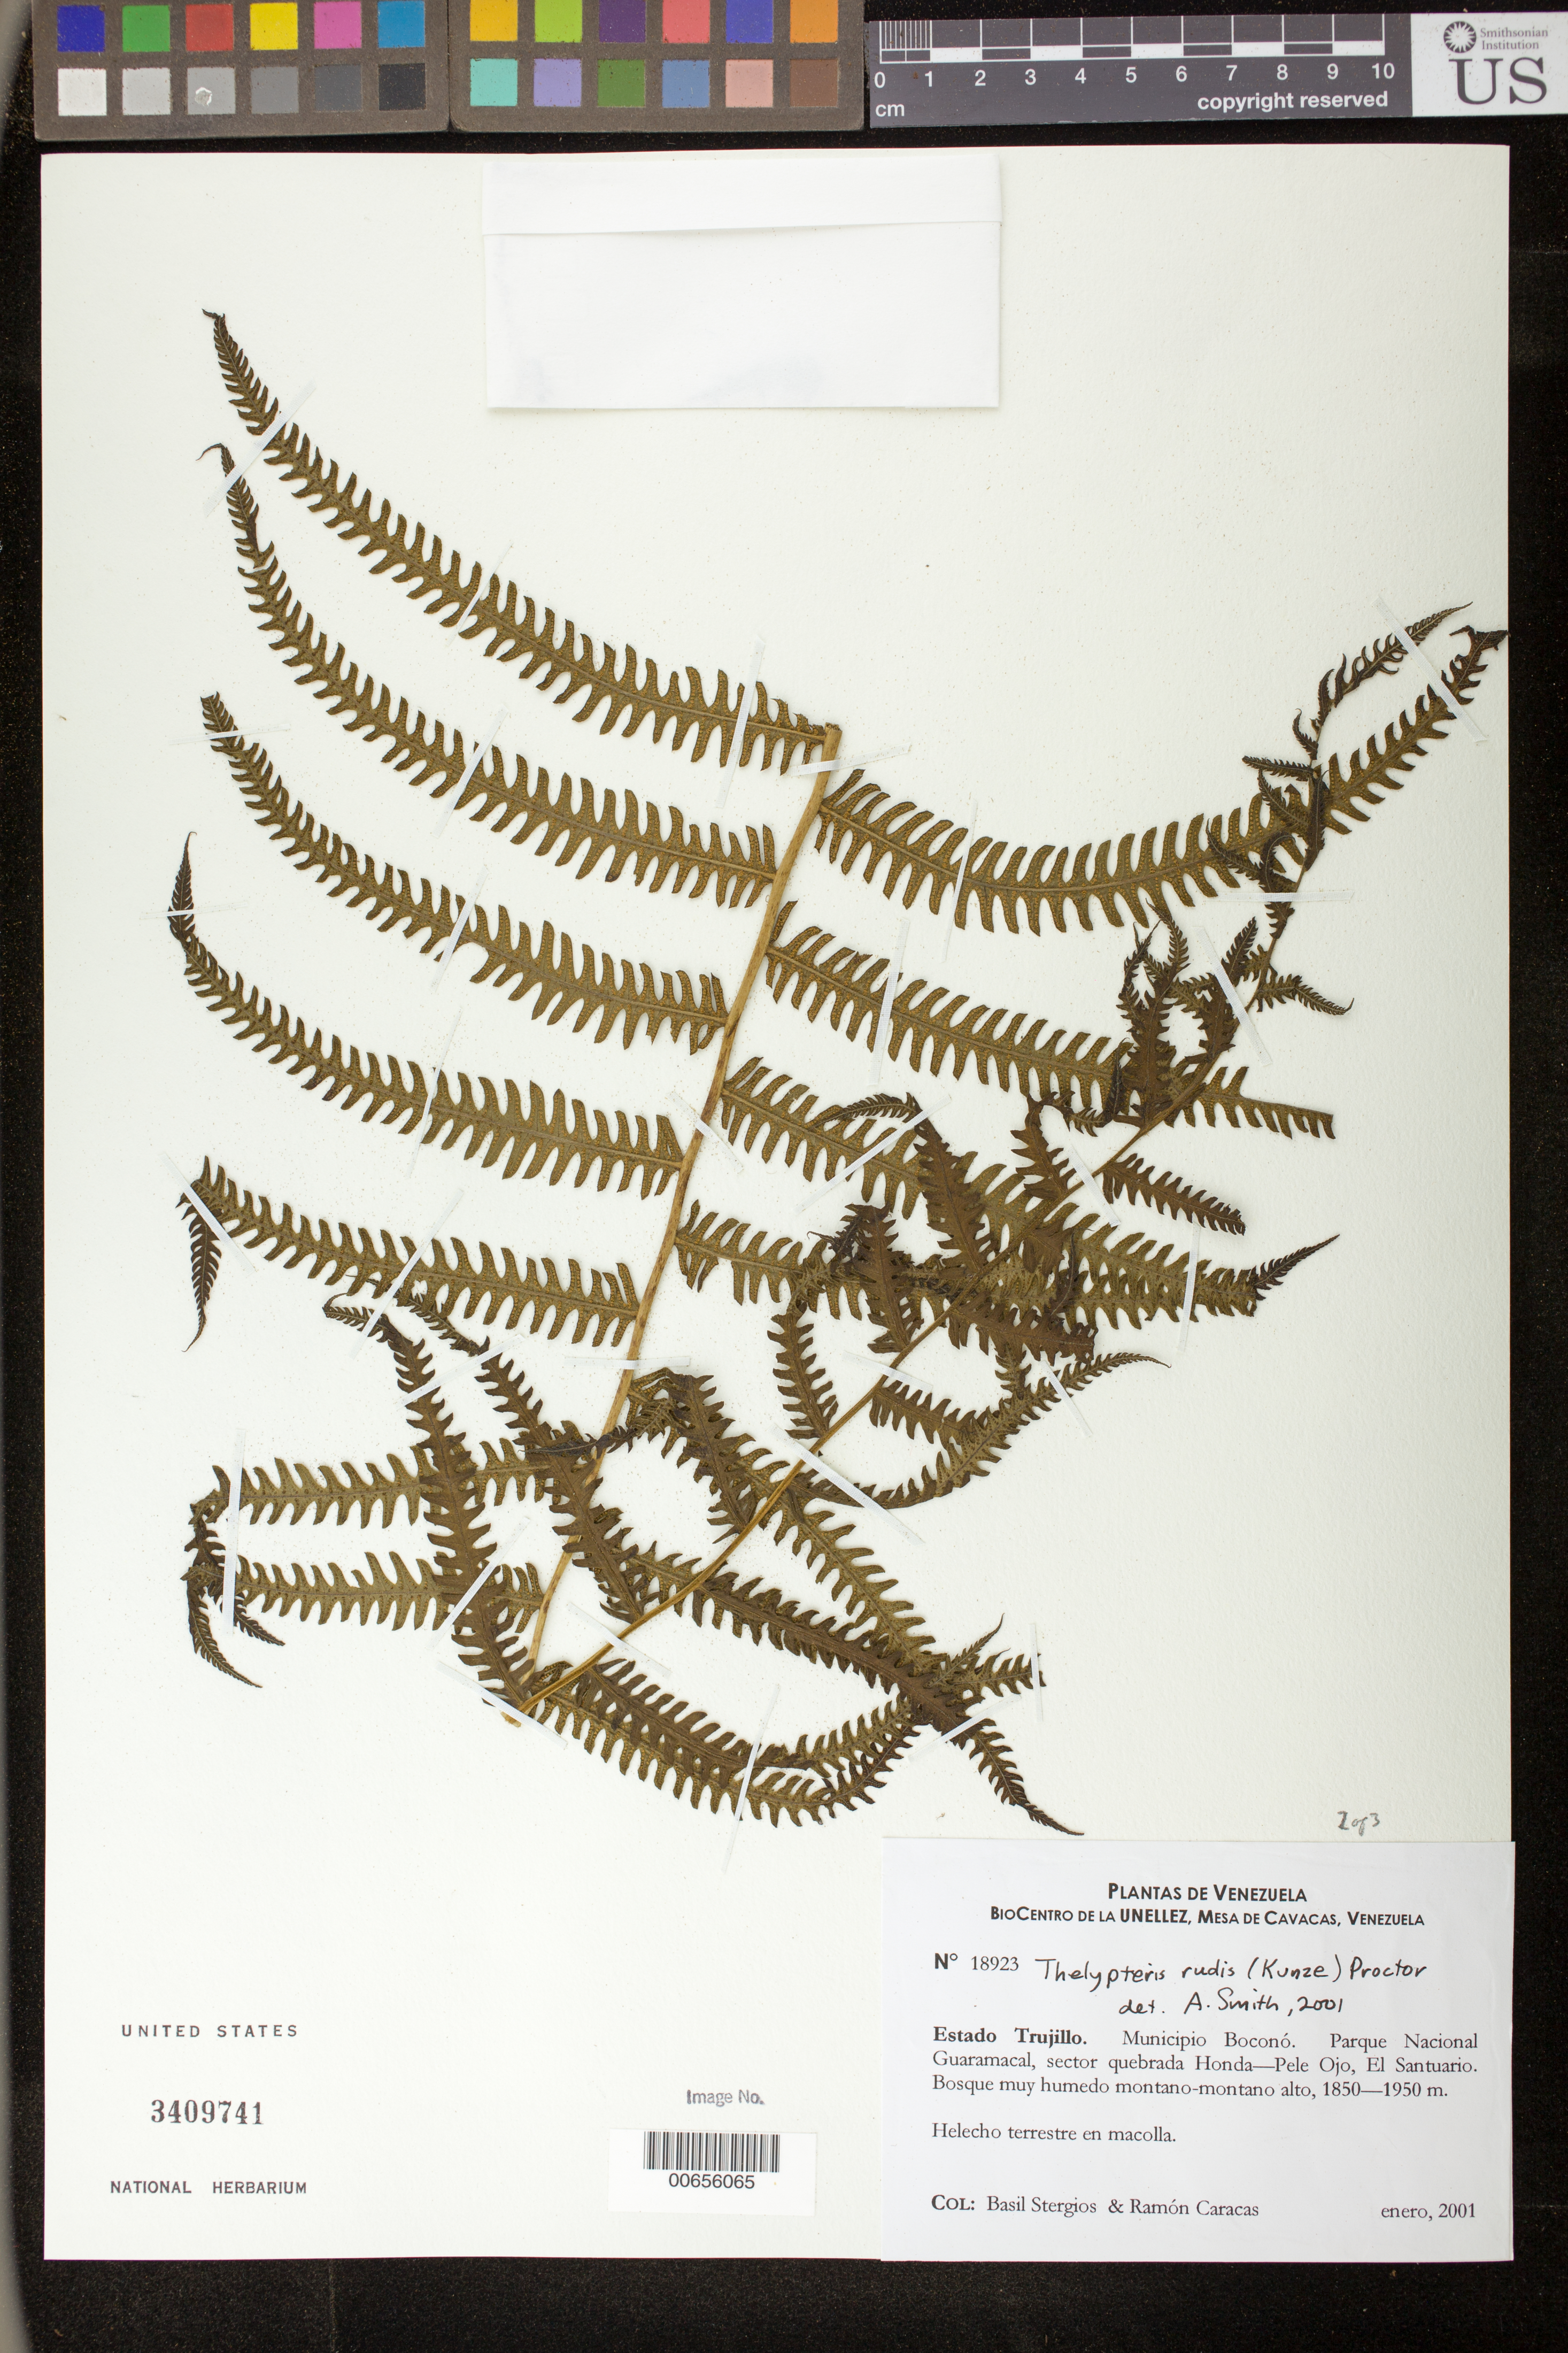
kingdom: Plantae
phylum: Tracheophyta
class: Polypodiopsida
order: Polypodiales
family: Thelypteridaceae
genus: Thelypteris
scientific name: Thelypteris rudis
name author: (Kuntze) Proctor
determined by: Smith, Alan R., (UC)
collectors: B. G. Stergios & R. Caracas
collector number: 18923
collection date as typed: Jan 2001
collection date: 2001-01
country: Venezuela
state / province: Trujillo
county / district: Boconó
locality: Parque Nacional Guaramacal, sector quebrada Honda-Pele Ojo, El Santuario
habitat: Bosque muy húmedo montano-montano alto.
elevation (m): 1850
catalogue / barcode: US 3409741